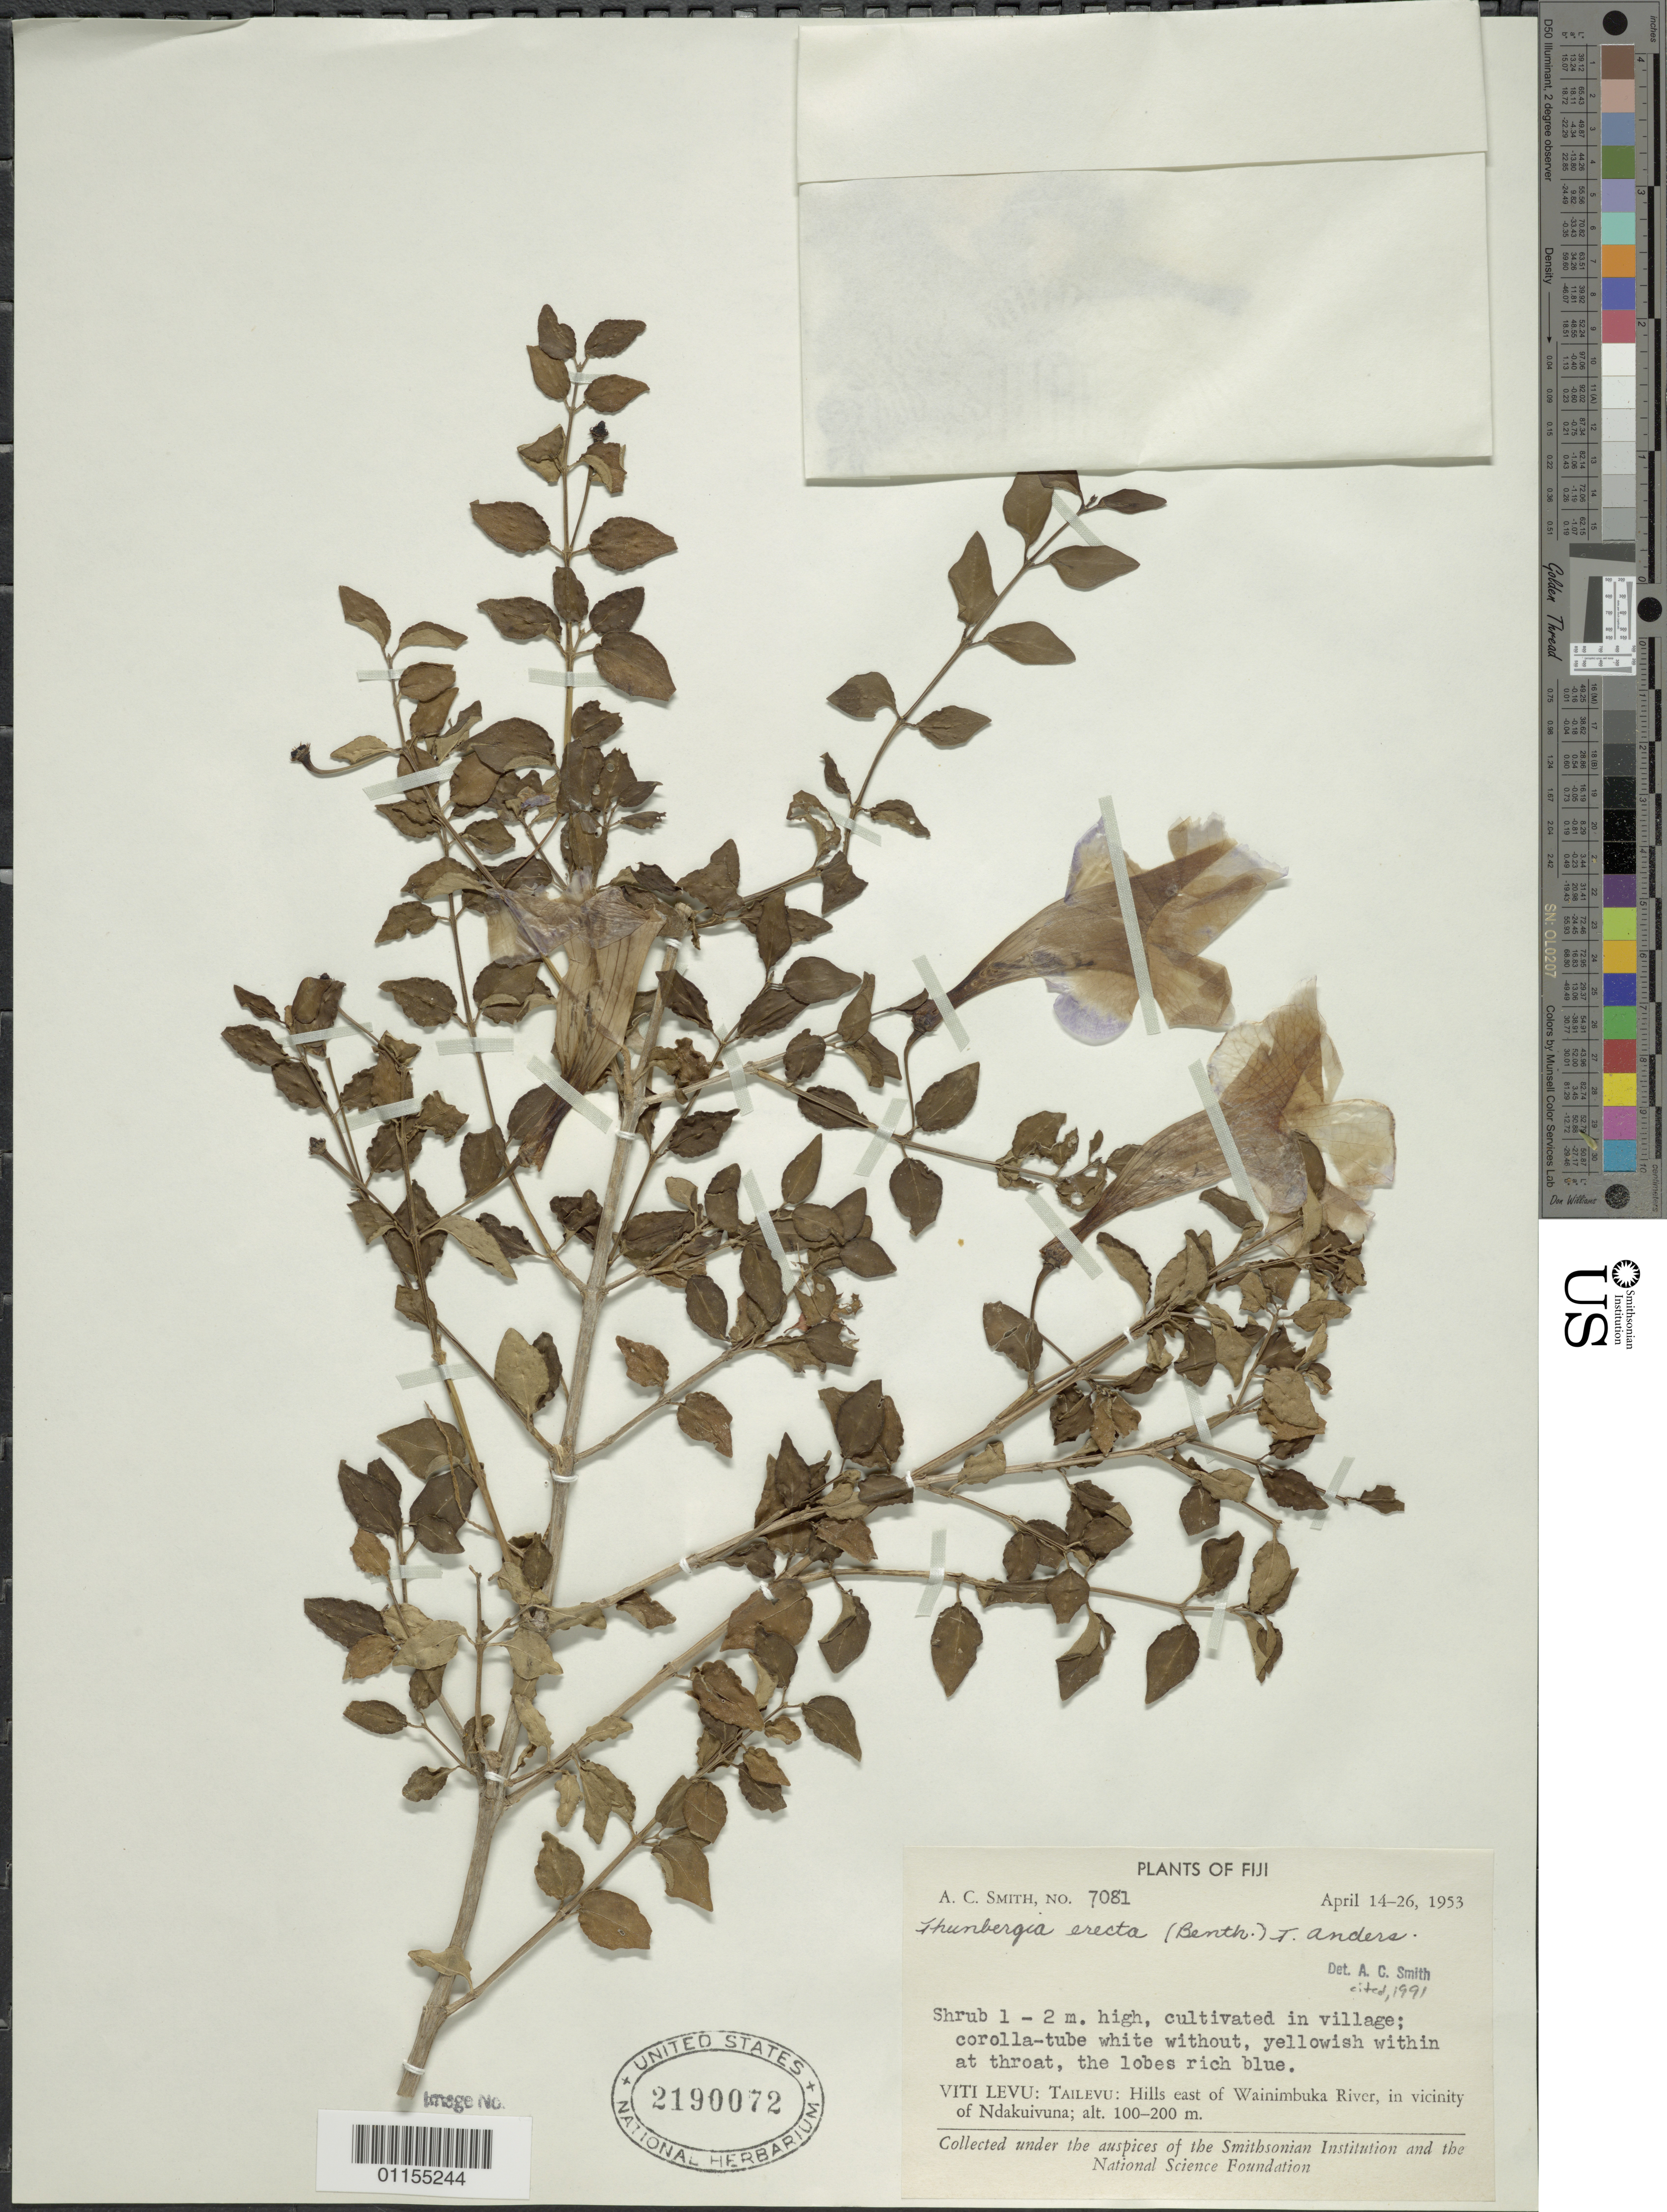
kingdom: Plantae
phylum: Tracheophyta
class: Magnoliopsida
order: Lamiales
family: Acanthaceae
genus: Thunbergia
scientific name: Thunbergia erecta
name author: (Benth.) T. Anderson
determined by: Smith, A. C.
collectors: A. C. Smith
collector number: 7081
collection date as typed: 14 Apr 1953 to 26 Apr 1953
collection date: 1953-04-14/1953-04-26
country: Fiji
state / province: Central Division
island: Viti Levu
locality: Tailevu, hills E of Wainimbuka River, in vicinity of Ndakuivuna, Tailevu.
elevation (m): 100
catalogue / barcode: US 2190072